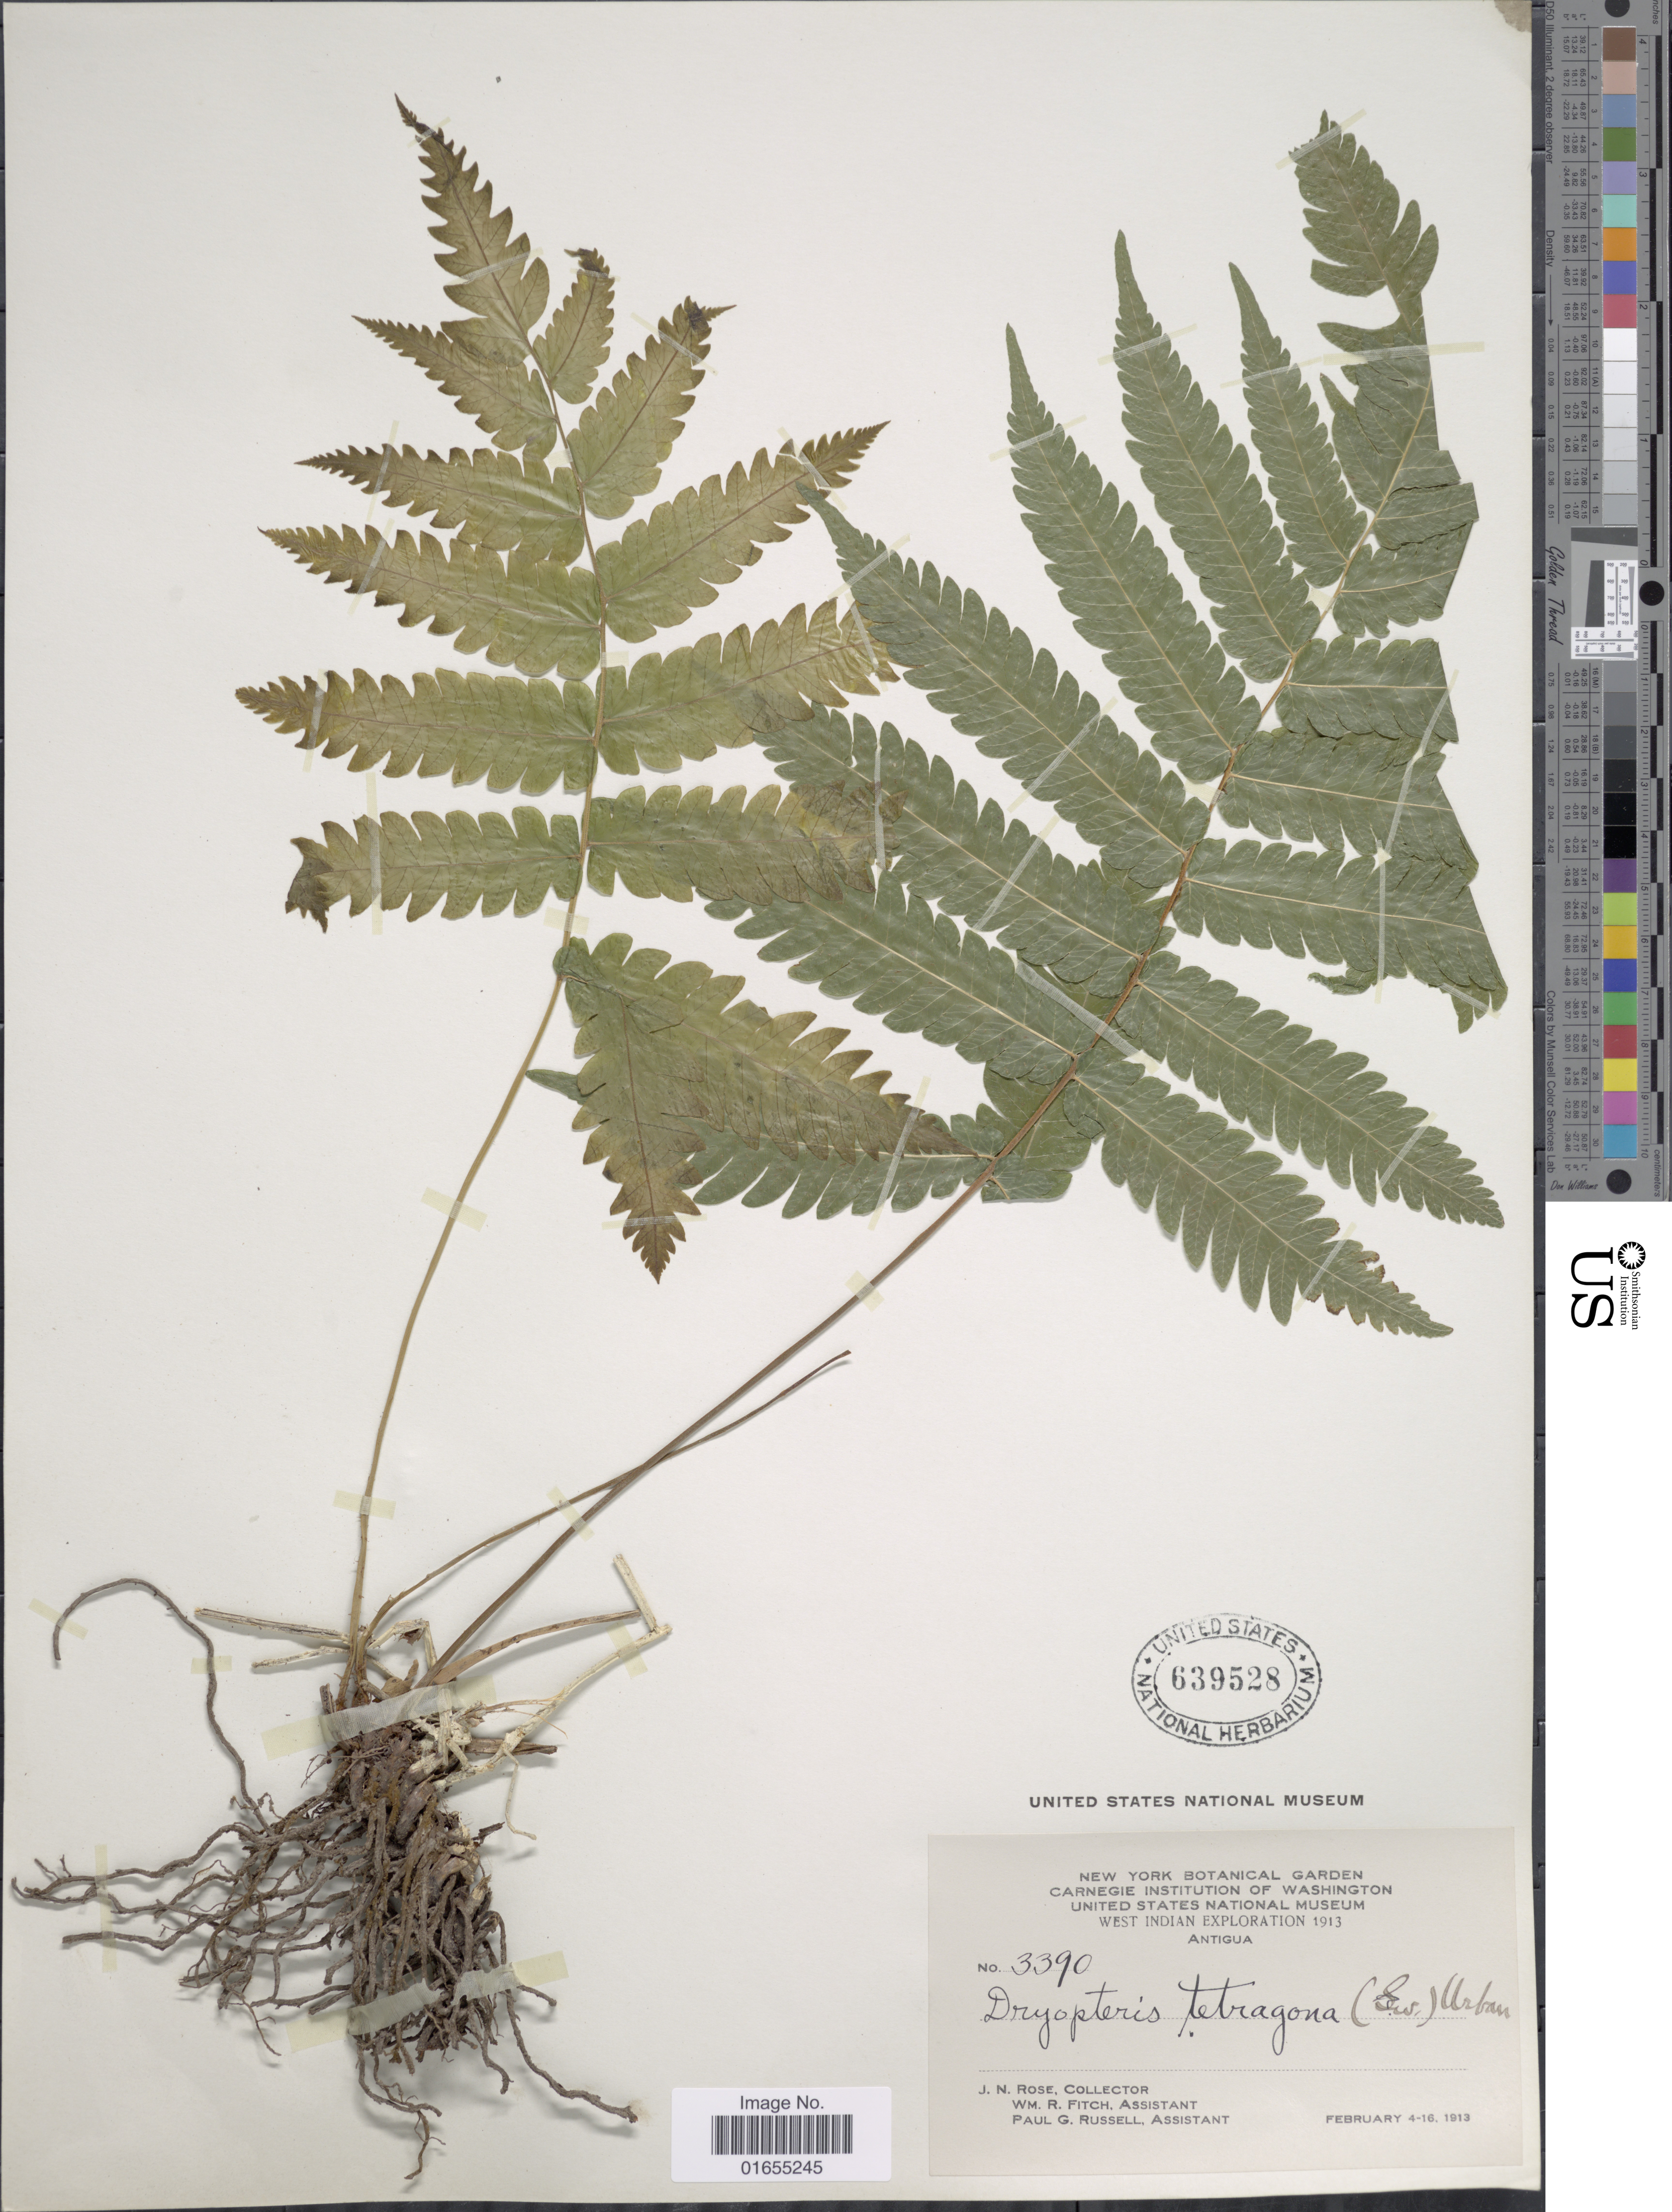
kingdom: Plantae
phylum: Tracheophyta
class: Polypodiopsida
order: Polypodiales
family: Thelypteridaceae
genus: Goniopteris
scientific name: Goniopteris tetragona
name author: (C. Presl) Sw.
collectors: J. N. Rose, W. R. Fitch & P. G. Russell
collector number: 3390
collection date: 1913-02-04/1913-02-16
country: Antigua and Barbuda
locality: Antigua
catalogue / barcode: US 639528